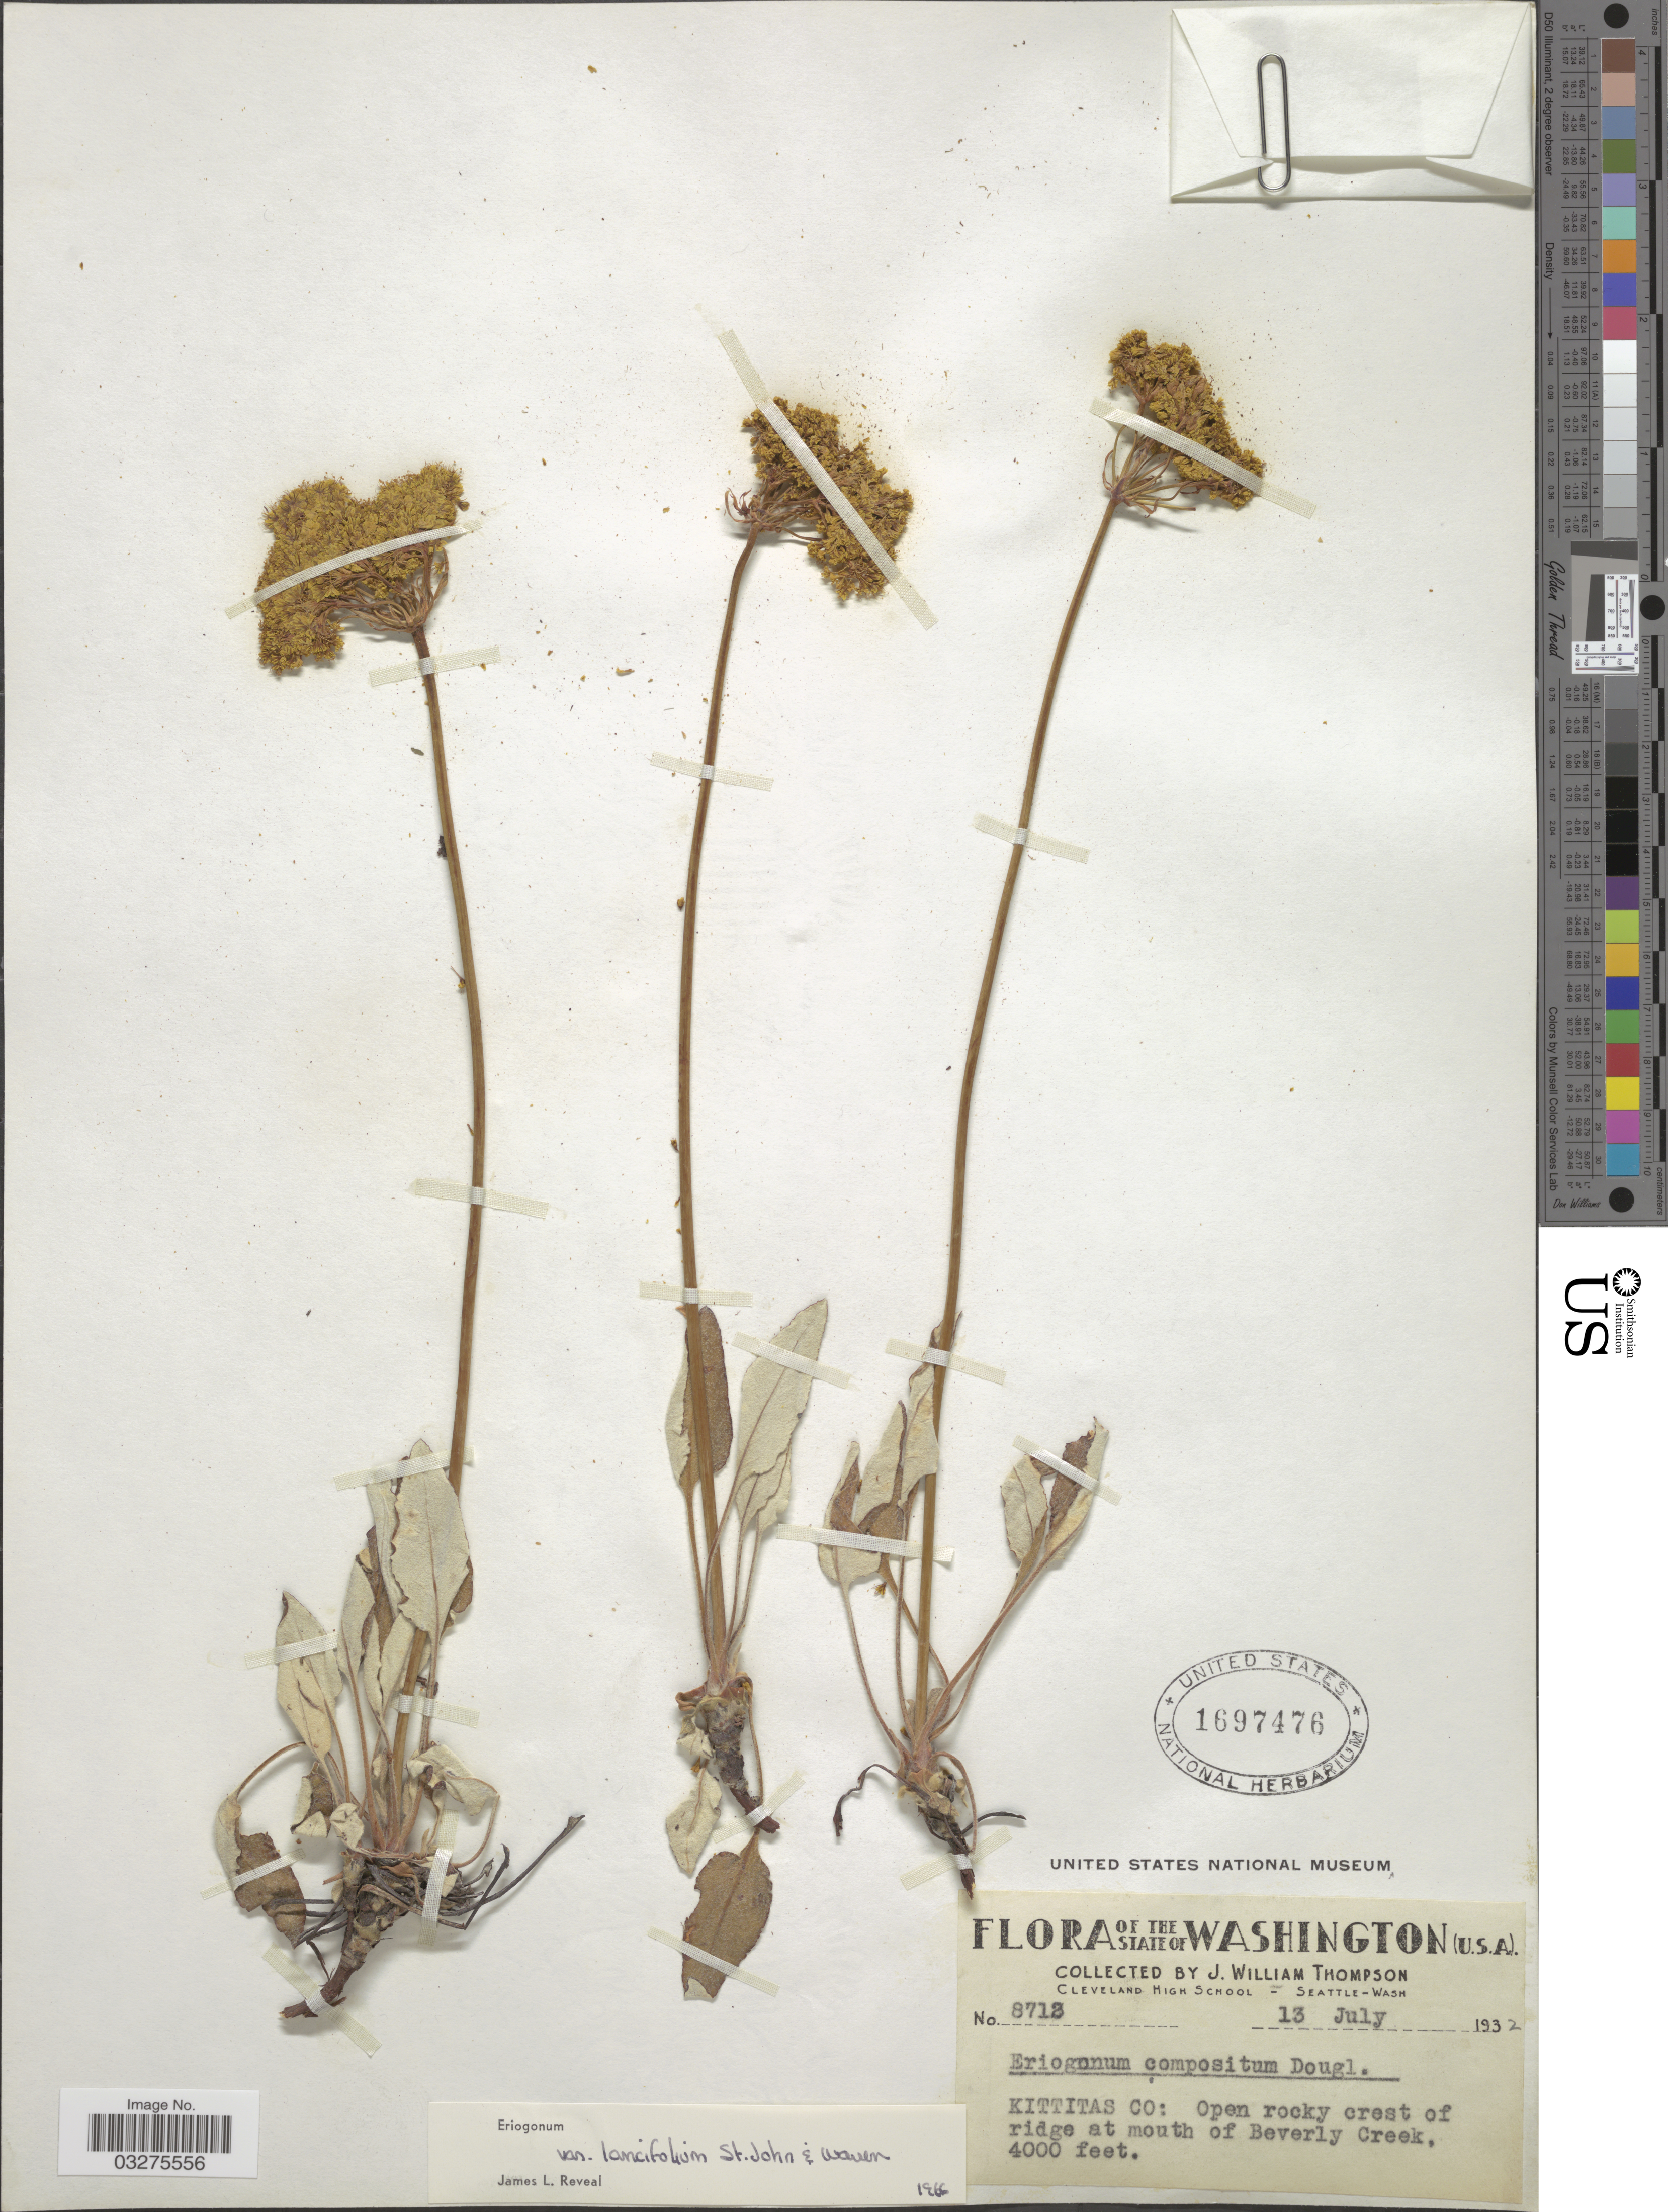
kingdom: Plantae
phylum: Tracheophyta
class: Magnoliopsida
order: Caryophyllales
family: Polygonaceae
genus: Eriogonum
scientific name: Eriogonum compositum var. lancifolium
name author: H. St. John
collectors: J. W. Thompson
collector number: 8712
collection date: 1932-07-13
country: United States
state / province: Washington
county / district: Kittitas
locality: Kittitas Co.: Open rocky crest of ridge at mouth of Beverly Creek.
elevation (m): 1219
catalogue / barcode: US 1697476